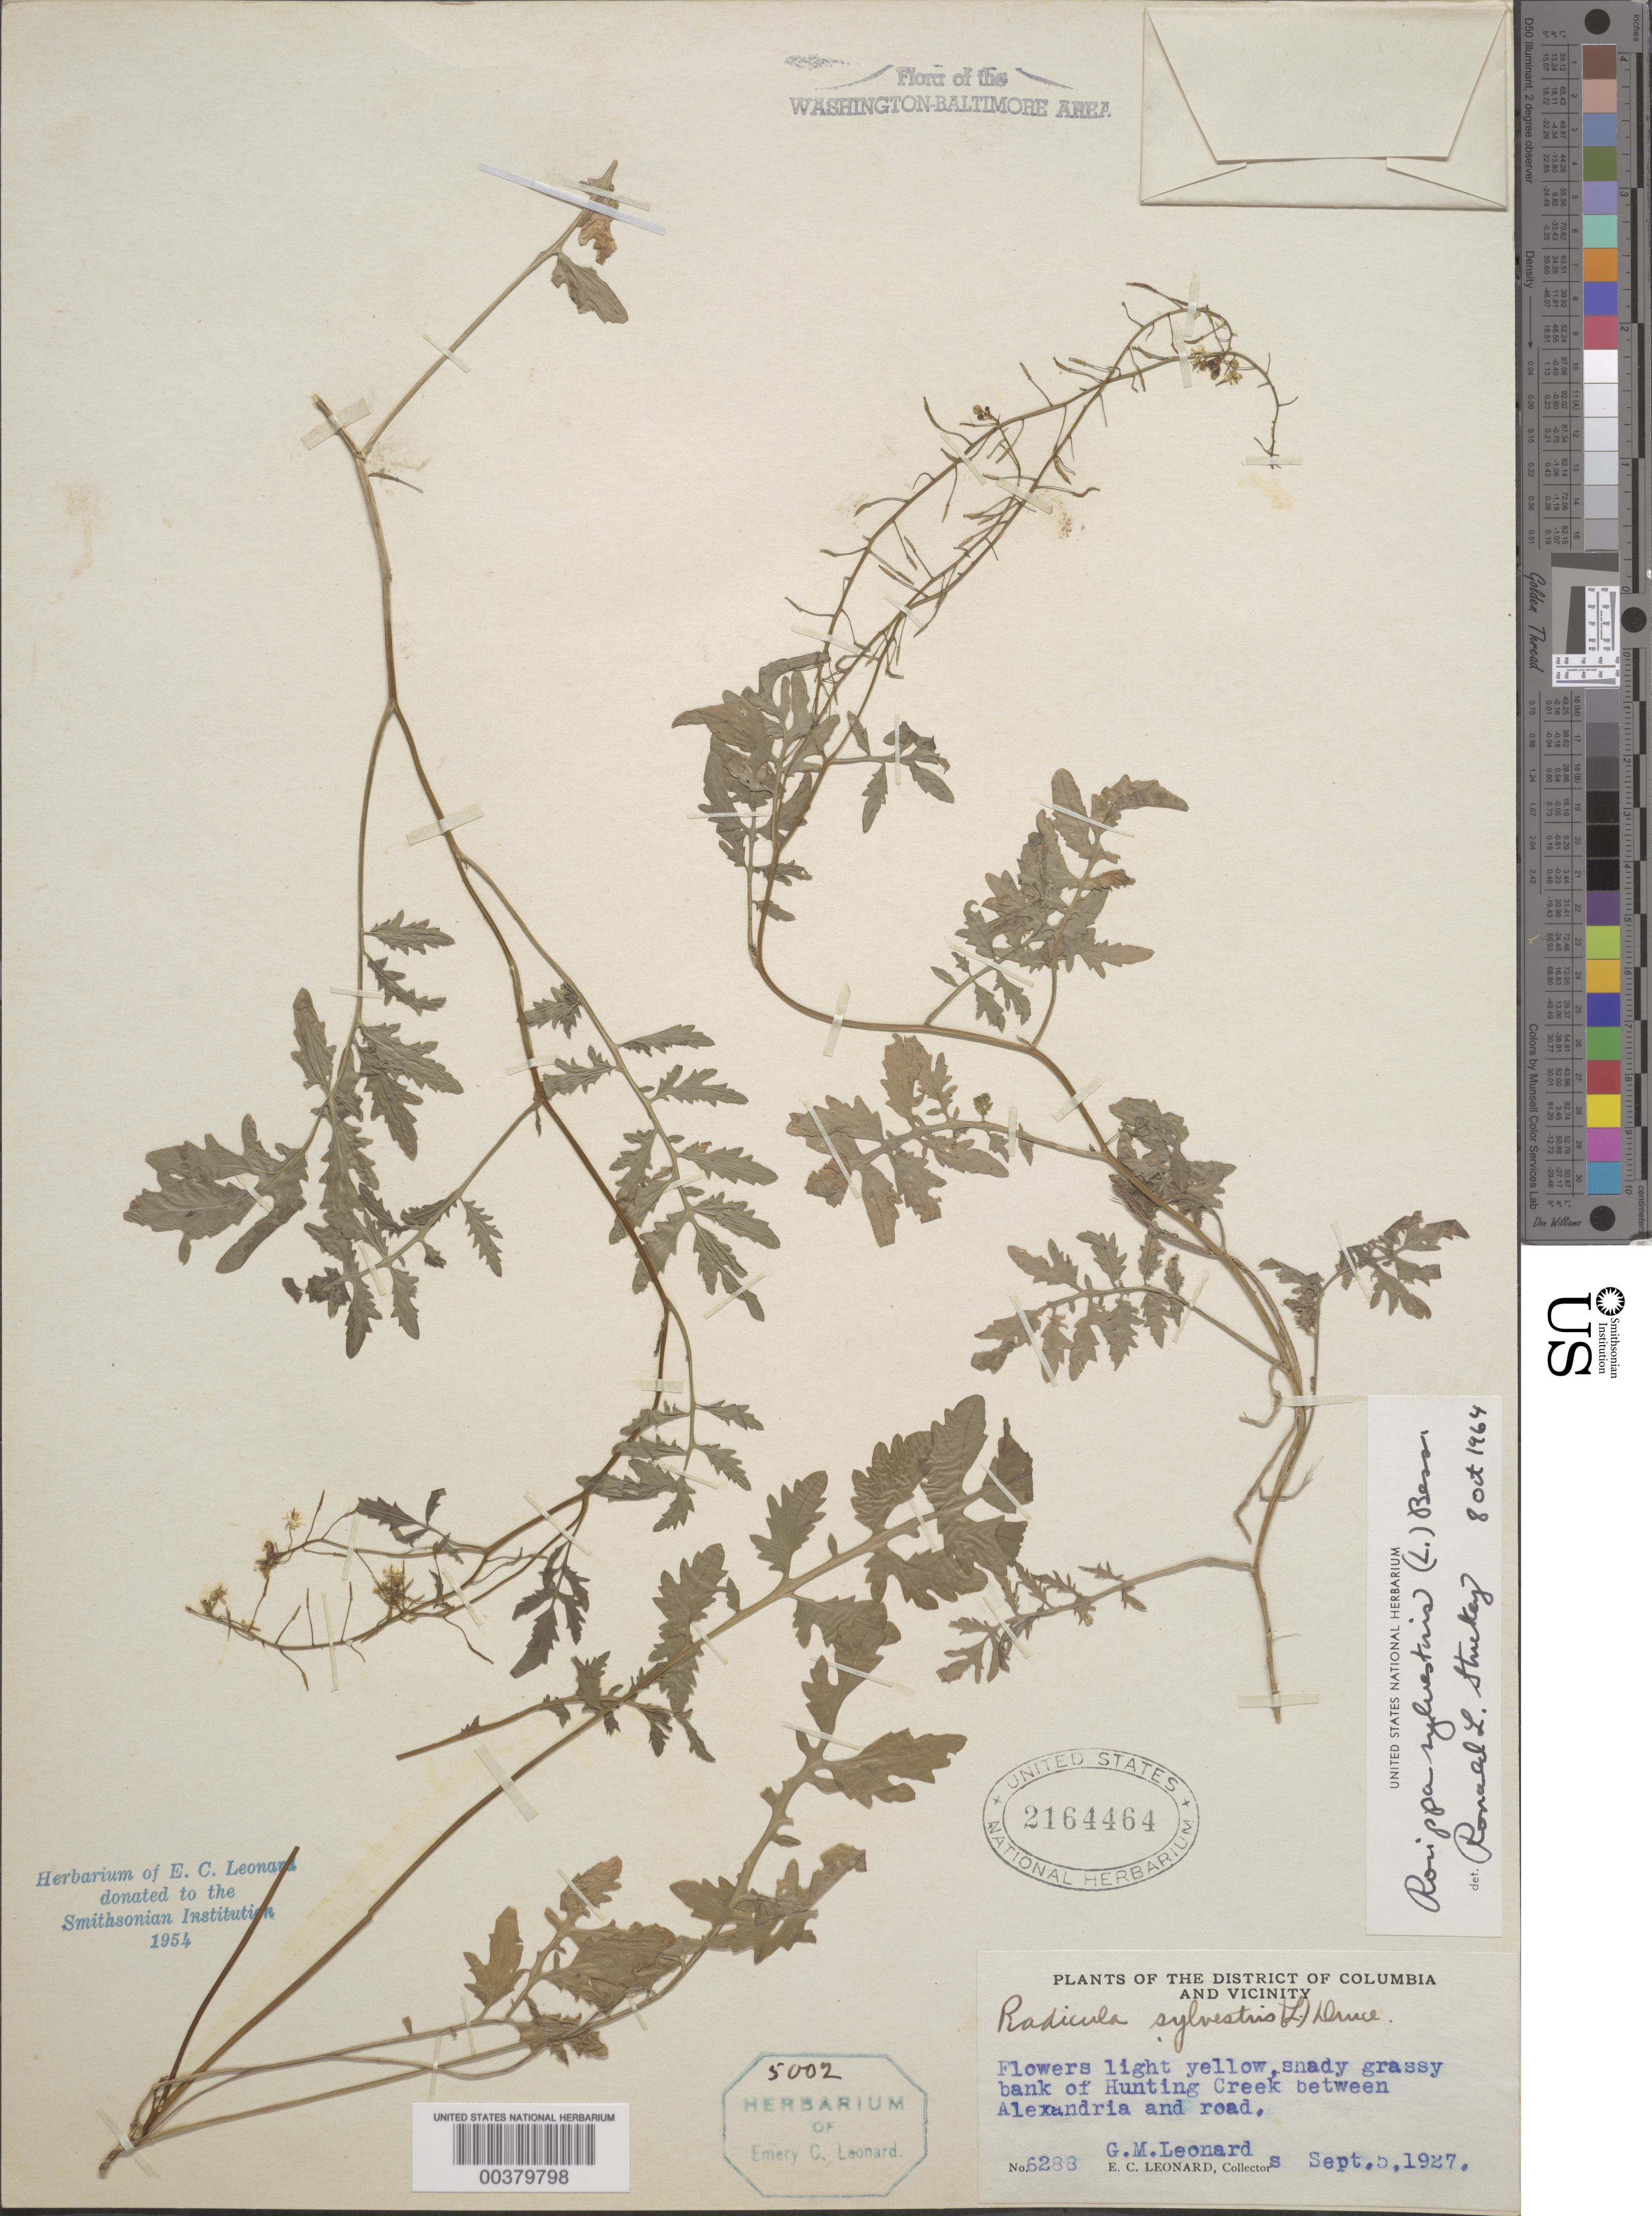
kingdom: Plantae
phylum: Tracheophyta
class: Magnoliopsida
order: Brassicales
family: Brassicaceae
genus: Rorippa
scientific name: Rorippa sylvestris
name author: (L.) Besser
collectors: E. C. Leonard & G. M. Leonard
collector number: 6288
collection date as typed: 05 Sep 1927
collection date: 1927-09-05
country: United States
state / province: Virginia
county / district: Fairfax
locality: Hunting Creek, between Alexandria and Road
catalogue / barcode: US 2164464